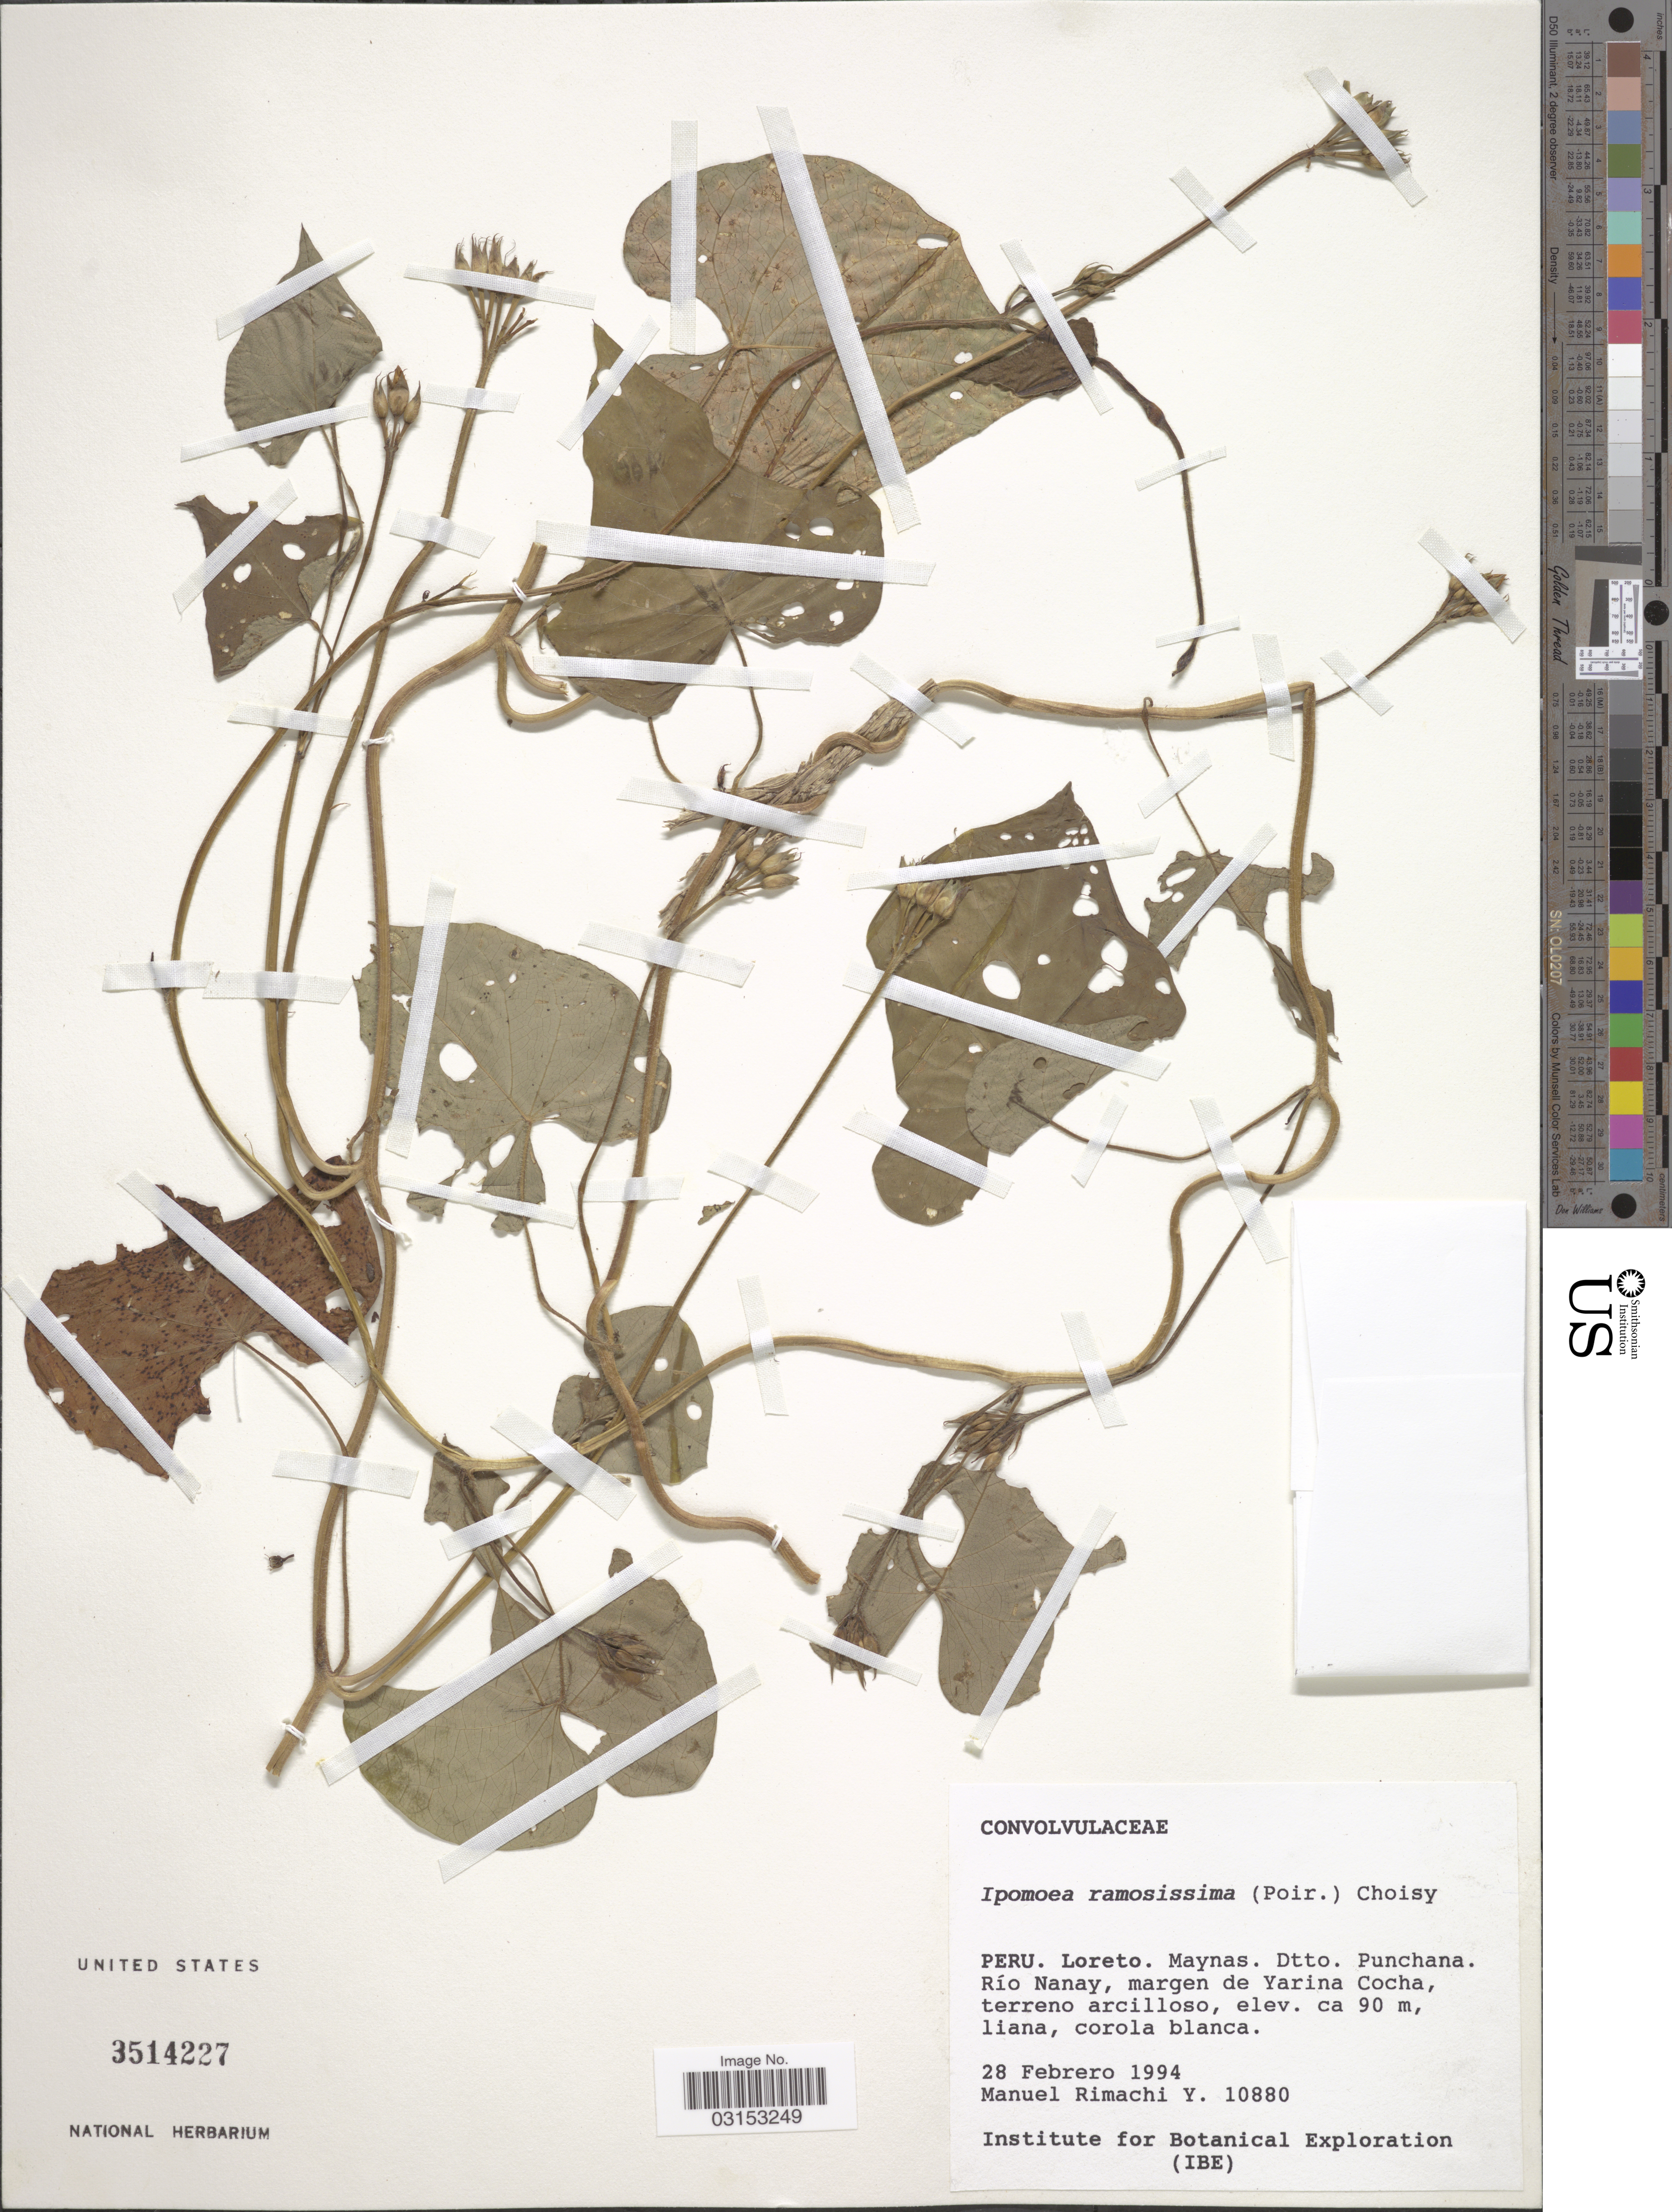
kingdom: Plantae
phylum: Tracheophyta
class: Magnoliopsida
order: Solanales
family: Convolvulaceae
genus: Ipomoea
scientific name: Ipomoea ramosissima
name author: (Poir.) Choisy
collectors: M. Rimachi Y.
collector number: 10880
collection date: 1994-02-28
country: Peru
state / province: Loreto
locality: Maynas. Dtto. Punchana. Río Nanay, margen de Yarina Cocha.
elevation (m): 90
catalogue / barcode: US 3514227